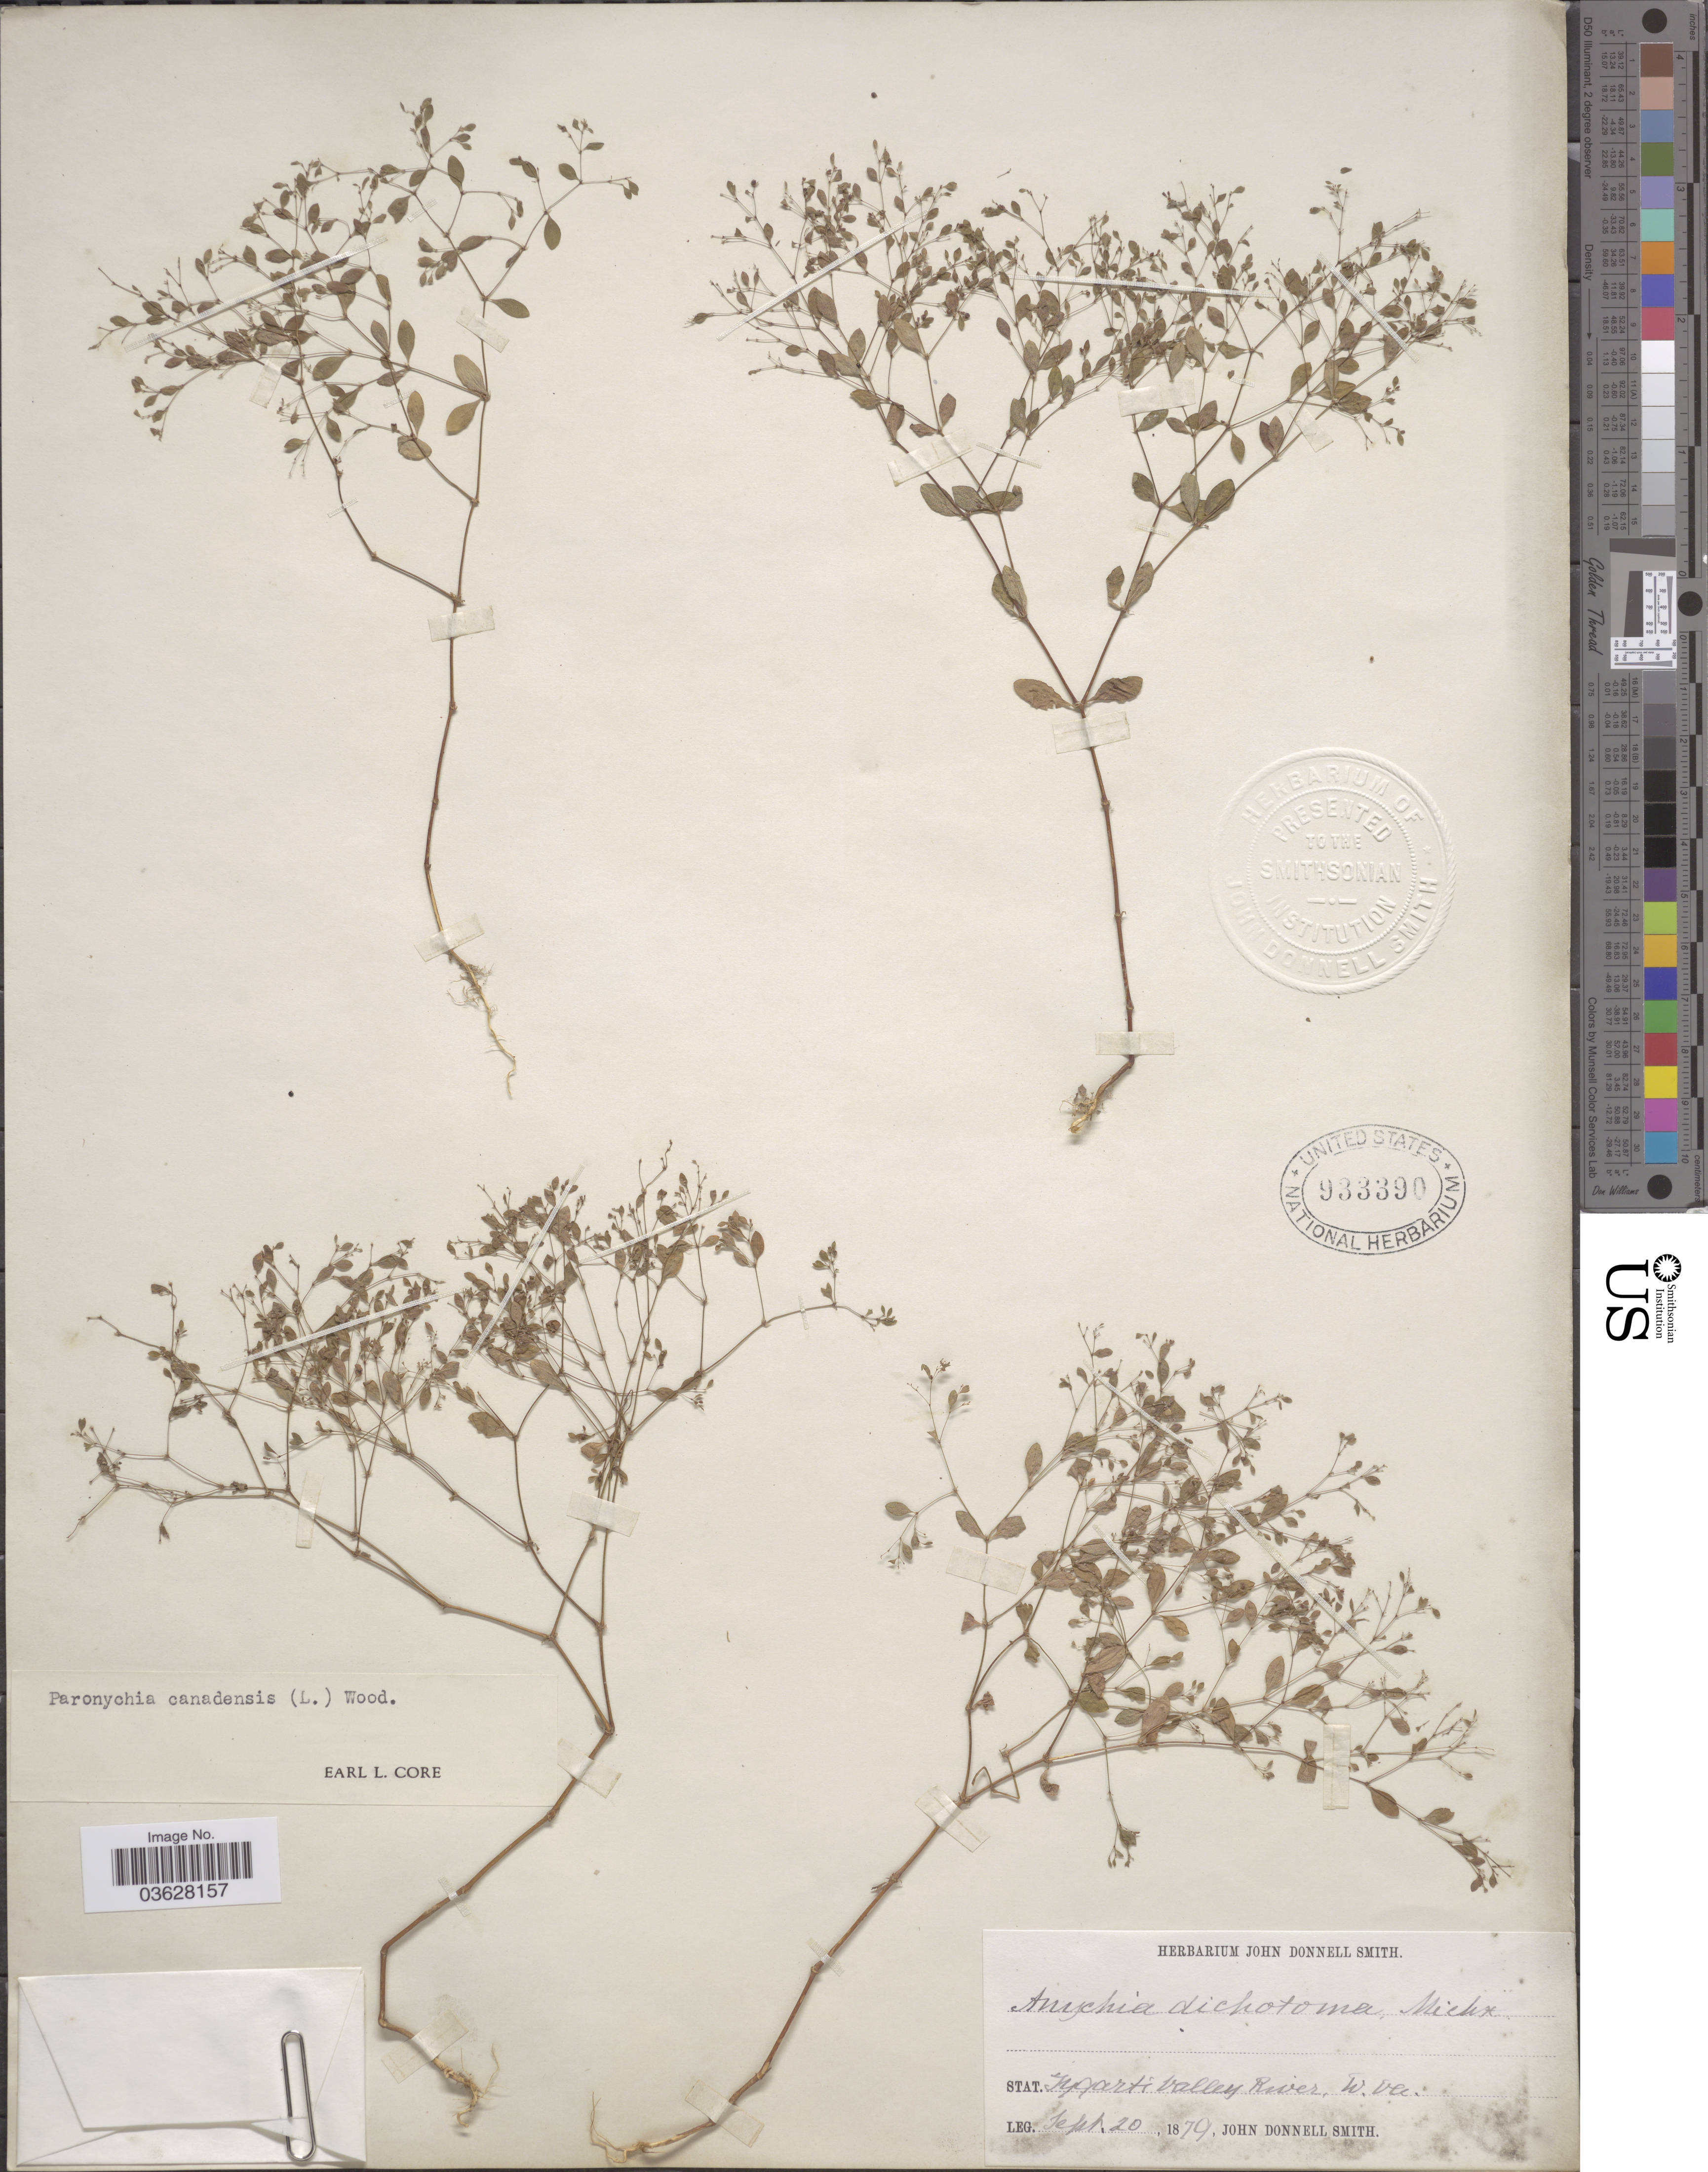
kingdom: Plantae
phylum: Tracheophyta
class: Magnoliopsida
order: Caryophyllales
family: Caryophyllaceae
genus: Paronychia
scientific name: Paronychia sp.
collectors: J. Donnell Smith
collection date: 1879-09-20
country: United States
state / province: West Virginia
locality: Stat. Tygart's valley River.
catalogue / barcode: US 933390